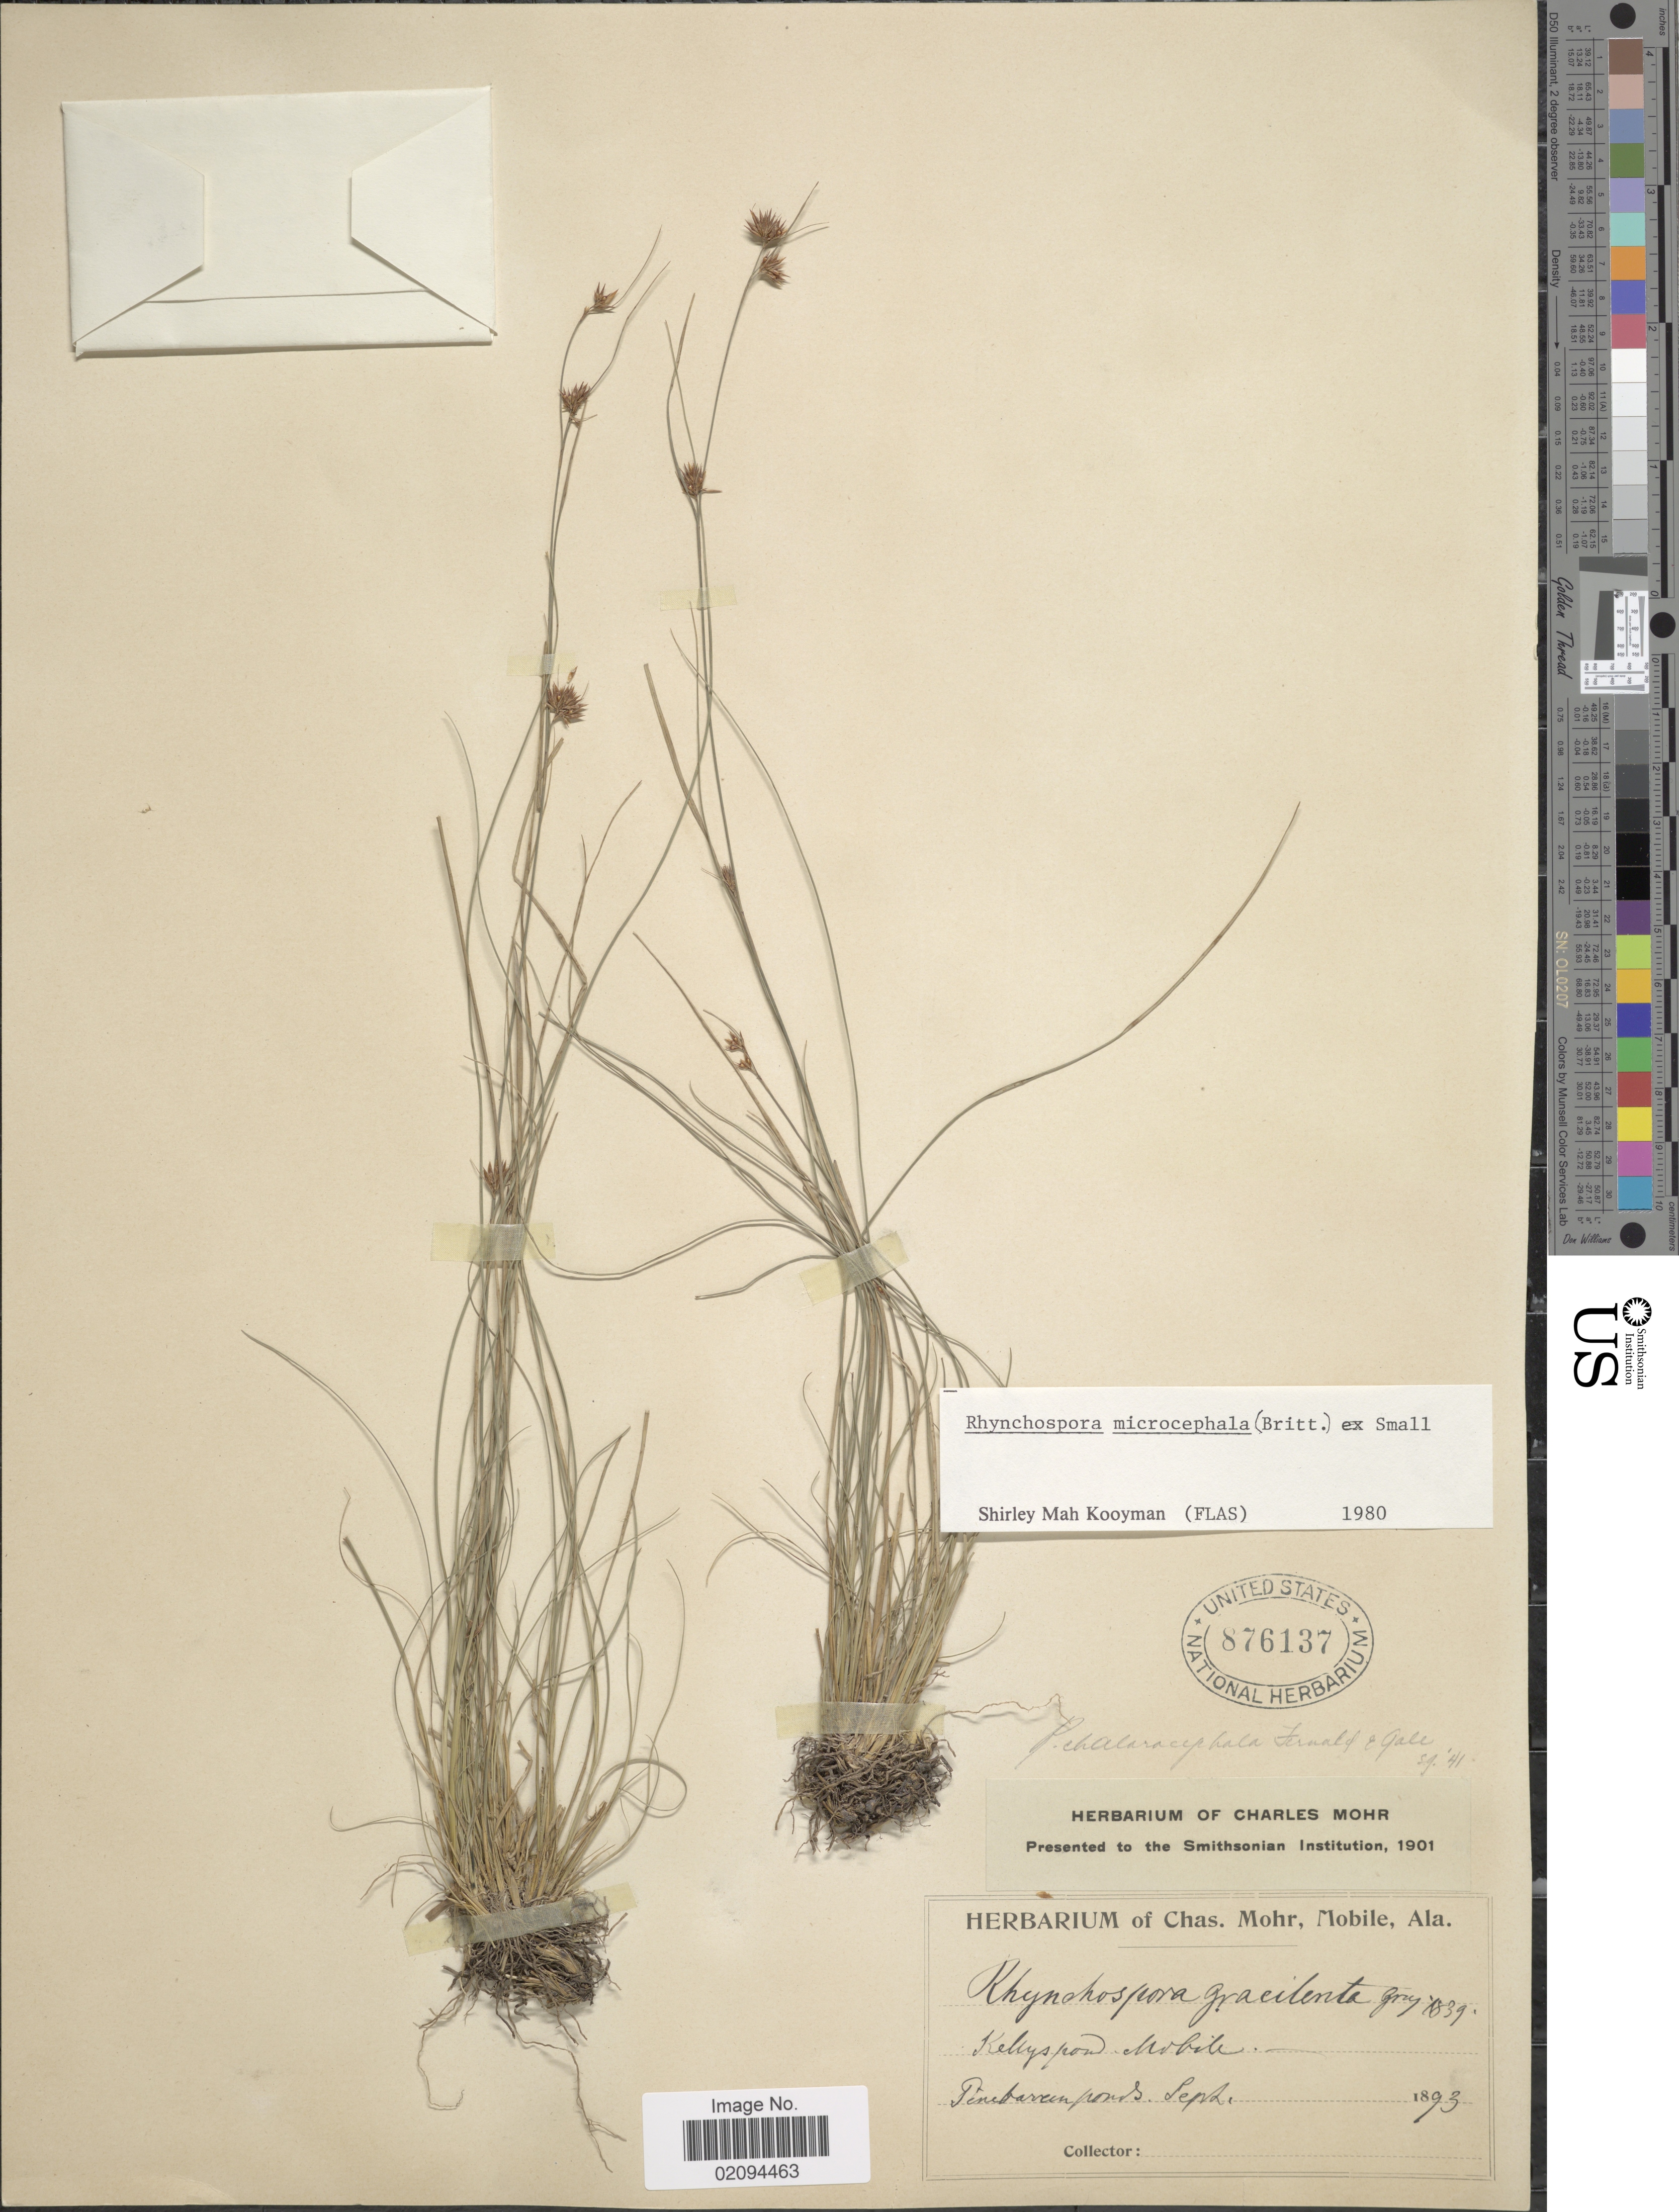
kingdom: Plantae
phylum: Tracheophyta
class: Liliopsida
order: Poales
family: Cyperaceae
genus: Rhynchospora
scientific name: Rhynchospora chalarocephala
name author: Fernald & Gale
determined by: Naczi, R. F. C.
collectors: ex herb. Charles Mohr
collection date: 1893-09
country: United States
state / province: Alabama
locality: Kellys pond, Mobile. Pine barren ponds.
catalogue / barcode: US 876137